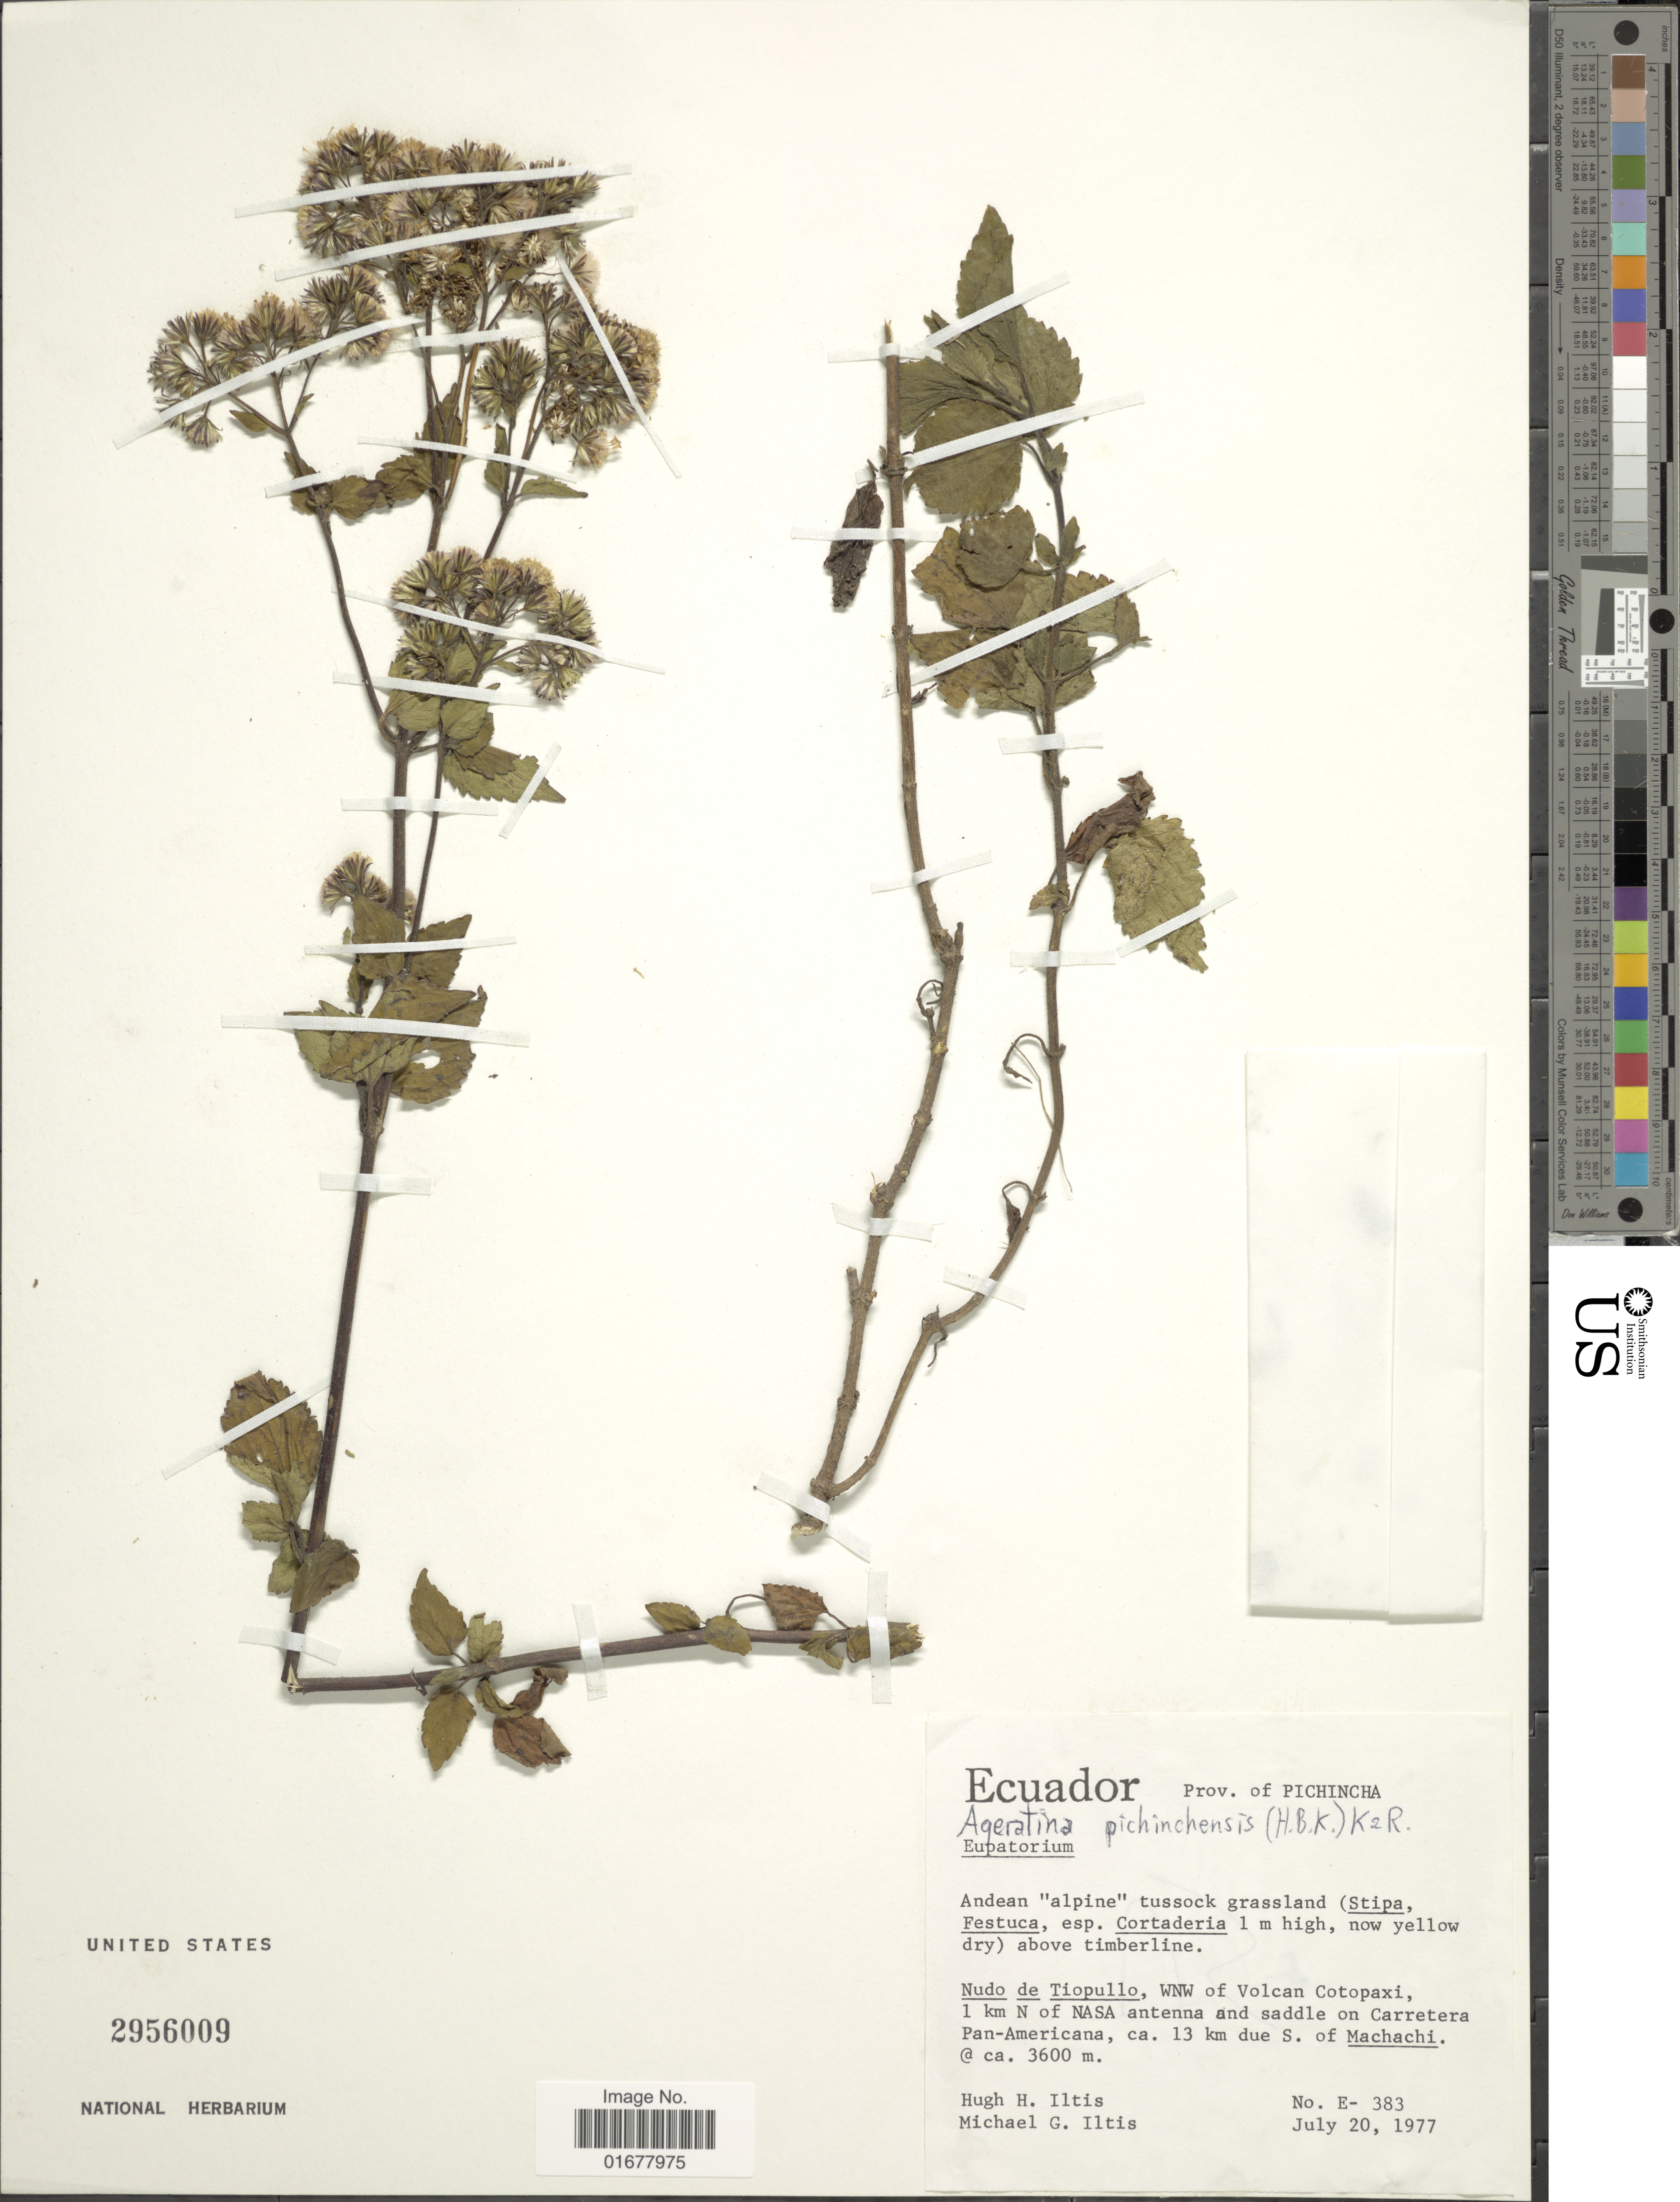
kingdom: Plantae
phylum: Tracheophyta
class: Magnoliopsida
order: Asterales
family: Asteraceae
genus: Ageratina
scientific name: Ageratina pichinchensis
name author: (Kunth) R.M. King & H. Rob.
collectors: H. H. Iltis & M. G. Iltis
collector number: E-383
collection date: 1977-07-20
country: Ecuador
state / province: Pichincha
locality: Prov. of Pichincha, Nudo de Tiopullo, WNW of Volcan Cotopaxi, 1 km N of NASA antennea and saddle on Carretera Pan-Americana, 13 km due S. of Machachi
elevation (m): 3600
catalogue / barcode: US 2956009